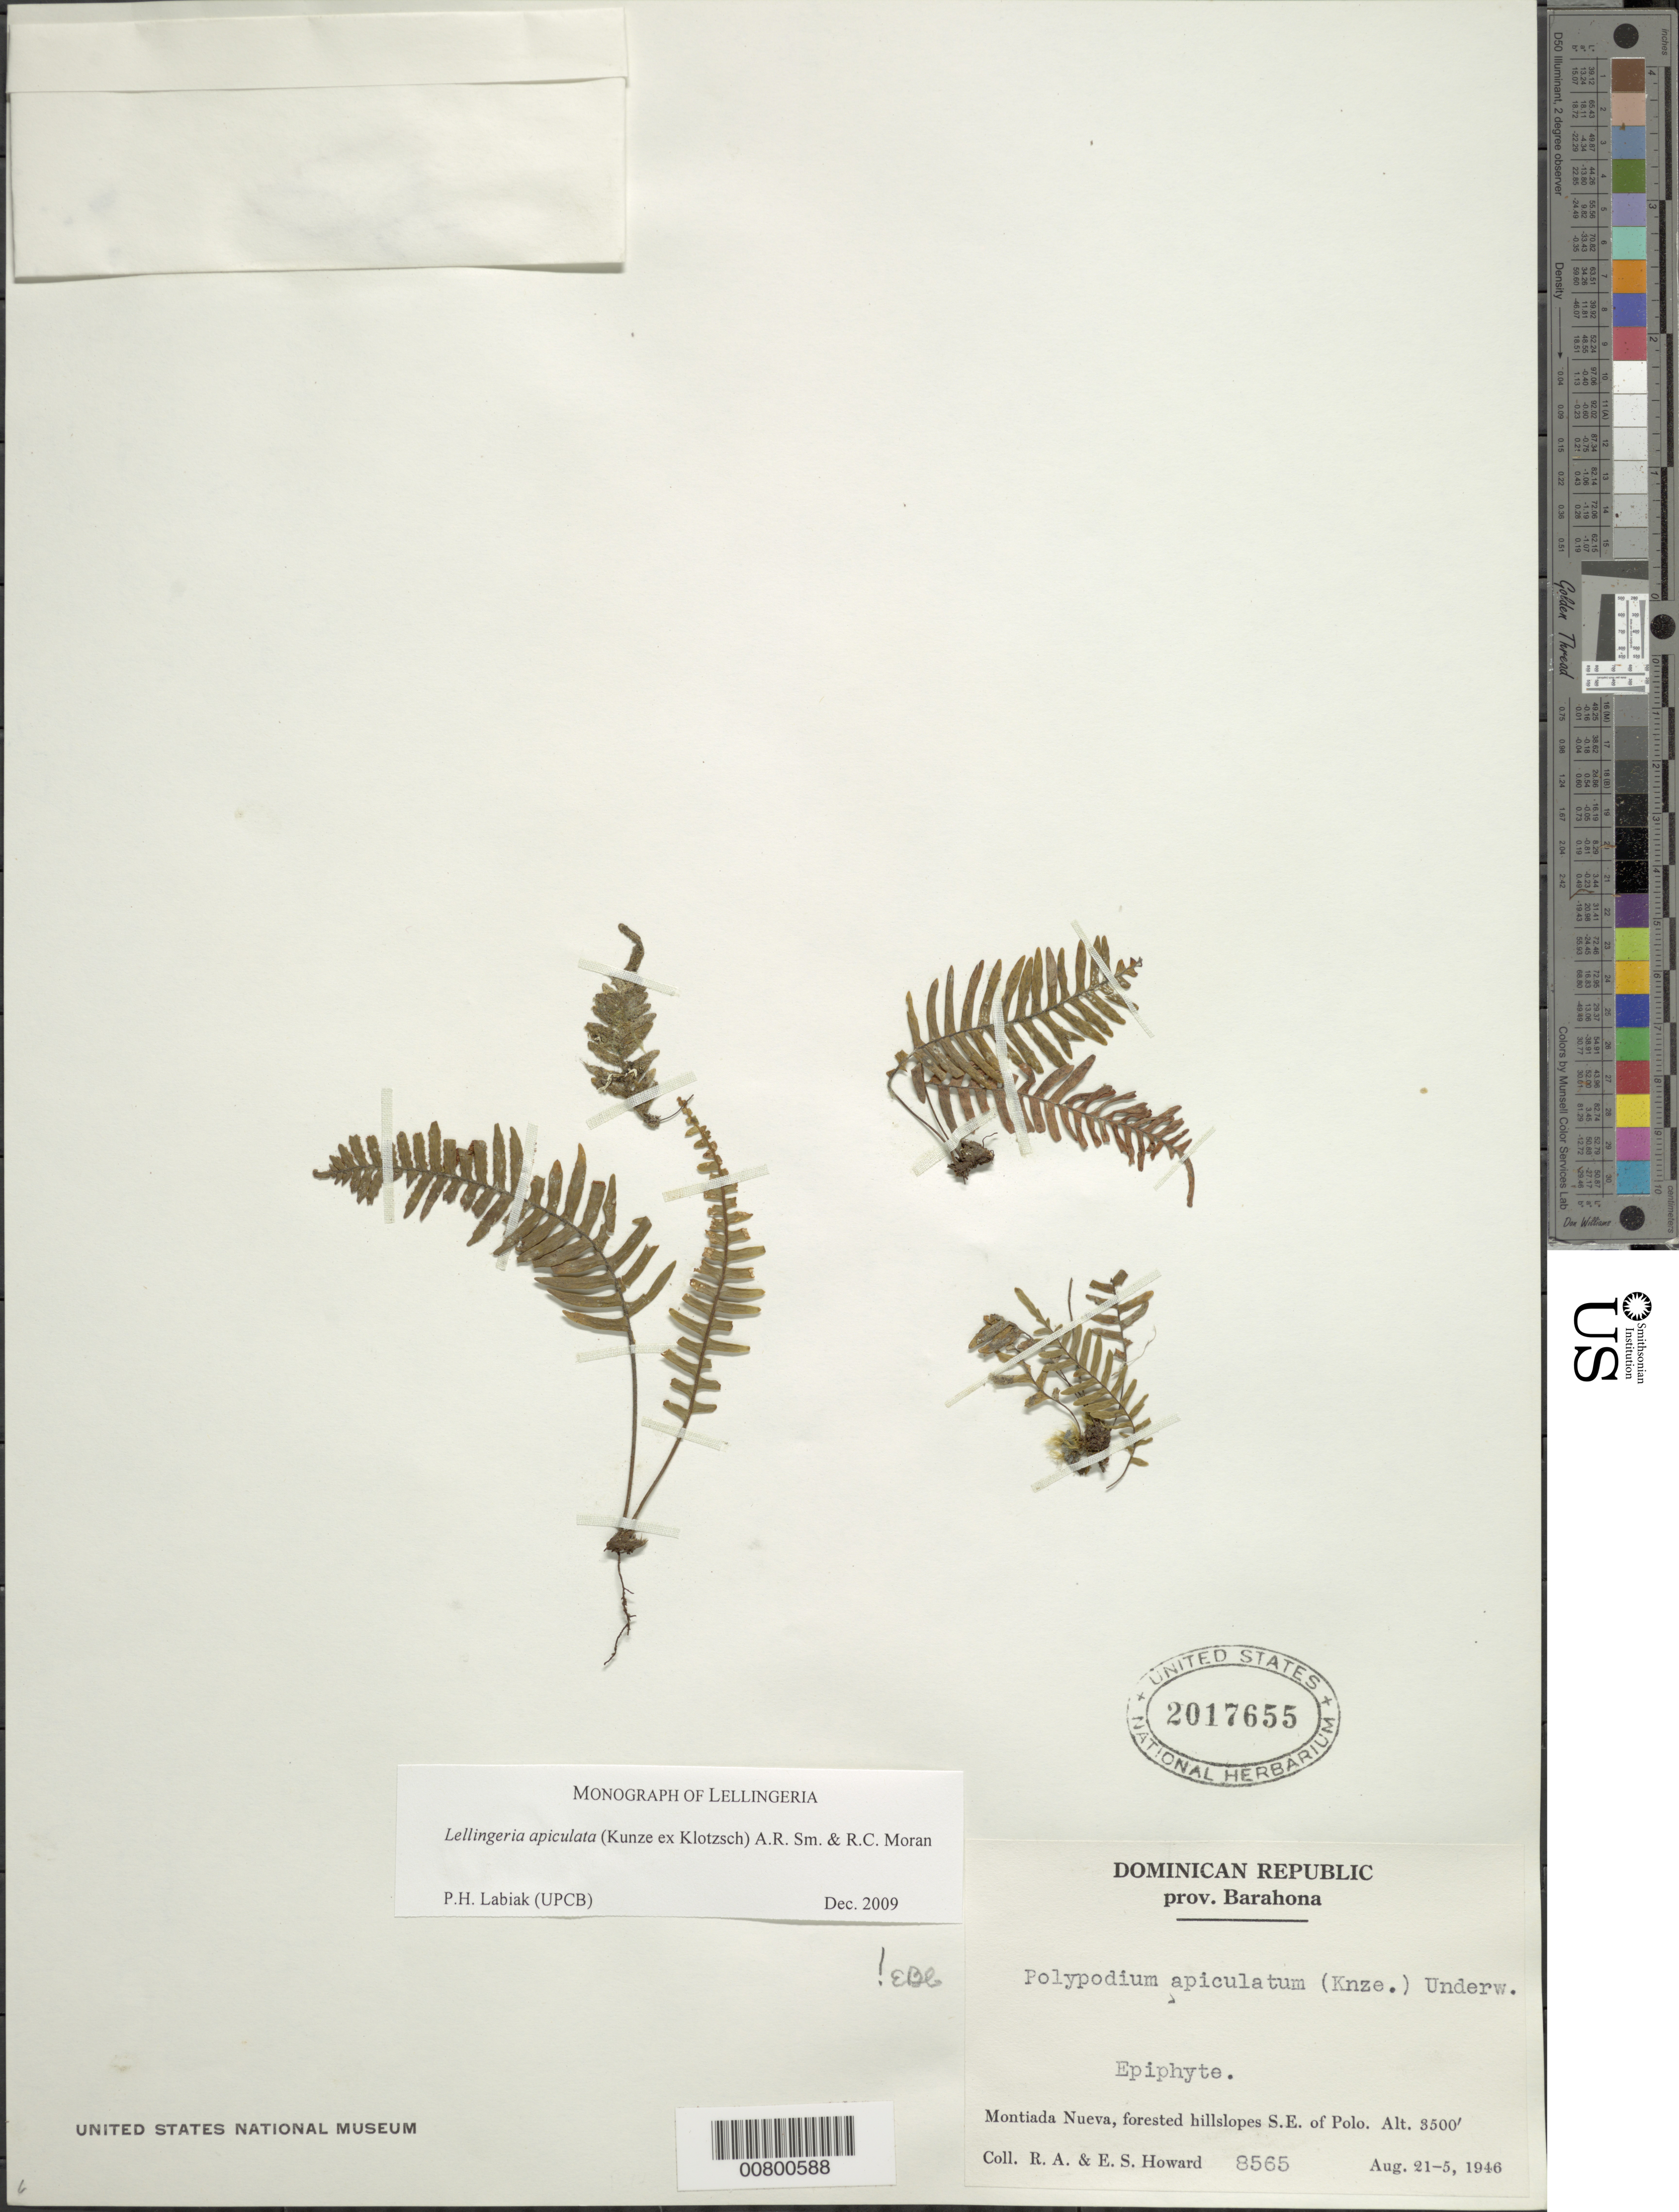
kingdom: Plantae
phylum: Tracheophyta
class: Polypodiopsida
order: Polypodiales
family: Polypodiaceae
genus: Lellingeria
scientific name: Lellingeria apiculata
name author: (Kunze ex Klotzsch) A.R. Sm. & R.C. Moran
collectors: R. A. Howard & E. S. Howard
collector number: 8565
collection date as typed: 21 Aug 1946 to 25 Aug 1946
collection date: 1946-08-21/1946-08-25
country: Dominican Republic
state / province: Barahona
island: Hispaniola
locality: Montiada Nueva, SE of Polo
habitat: Forested hillslopes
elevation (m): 1067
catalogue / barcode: US 2017655